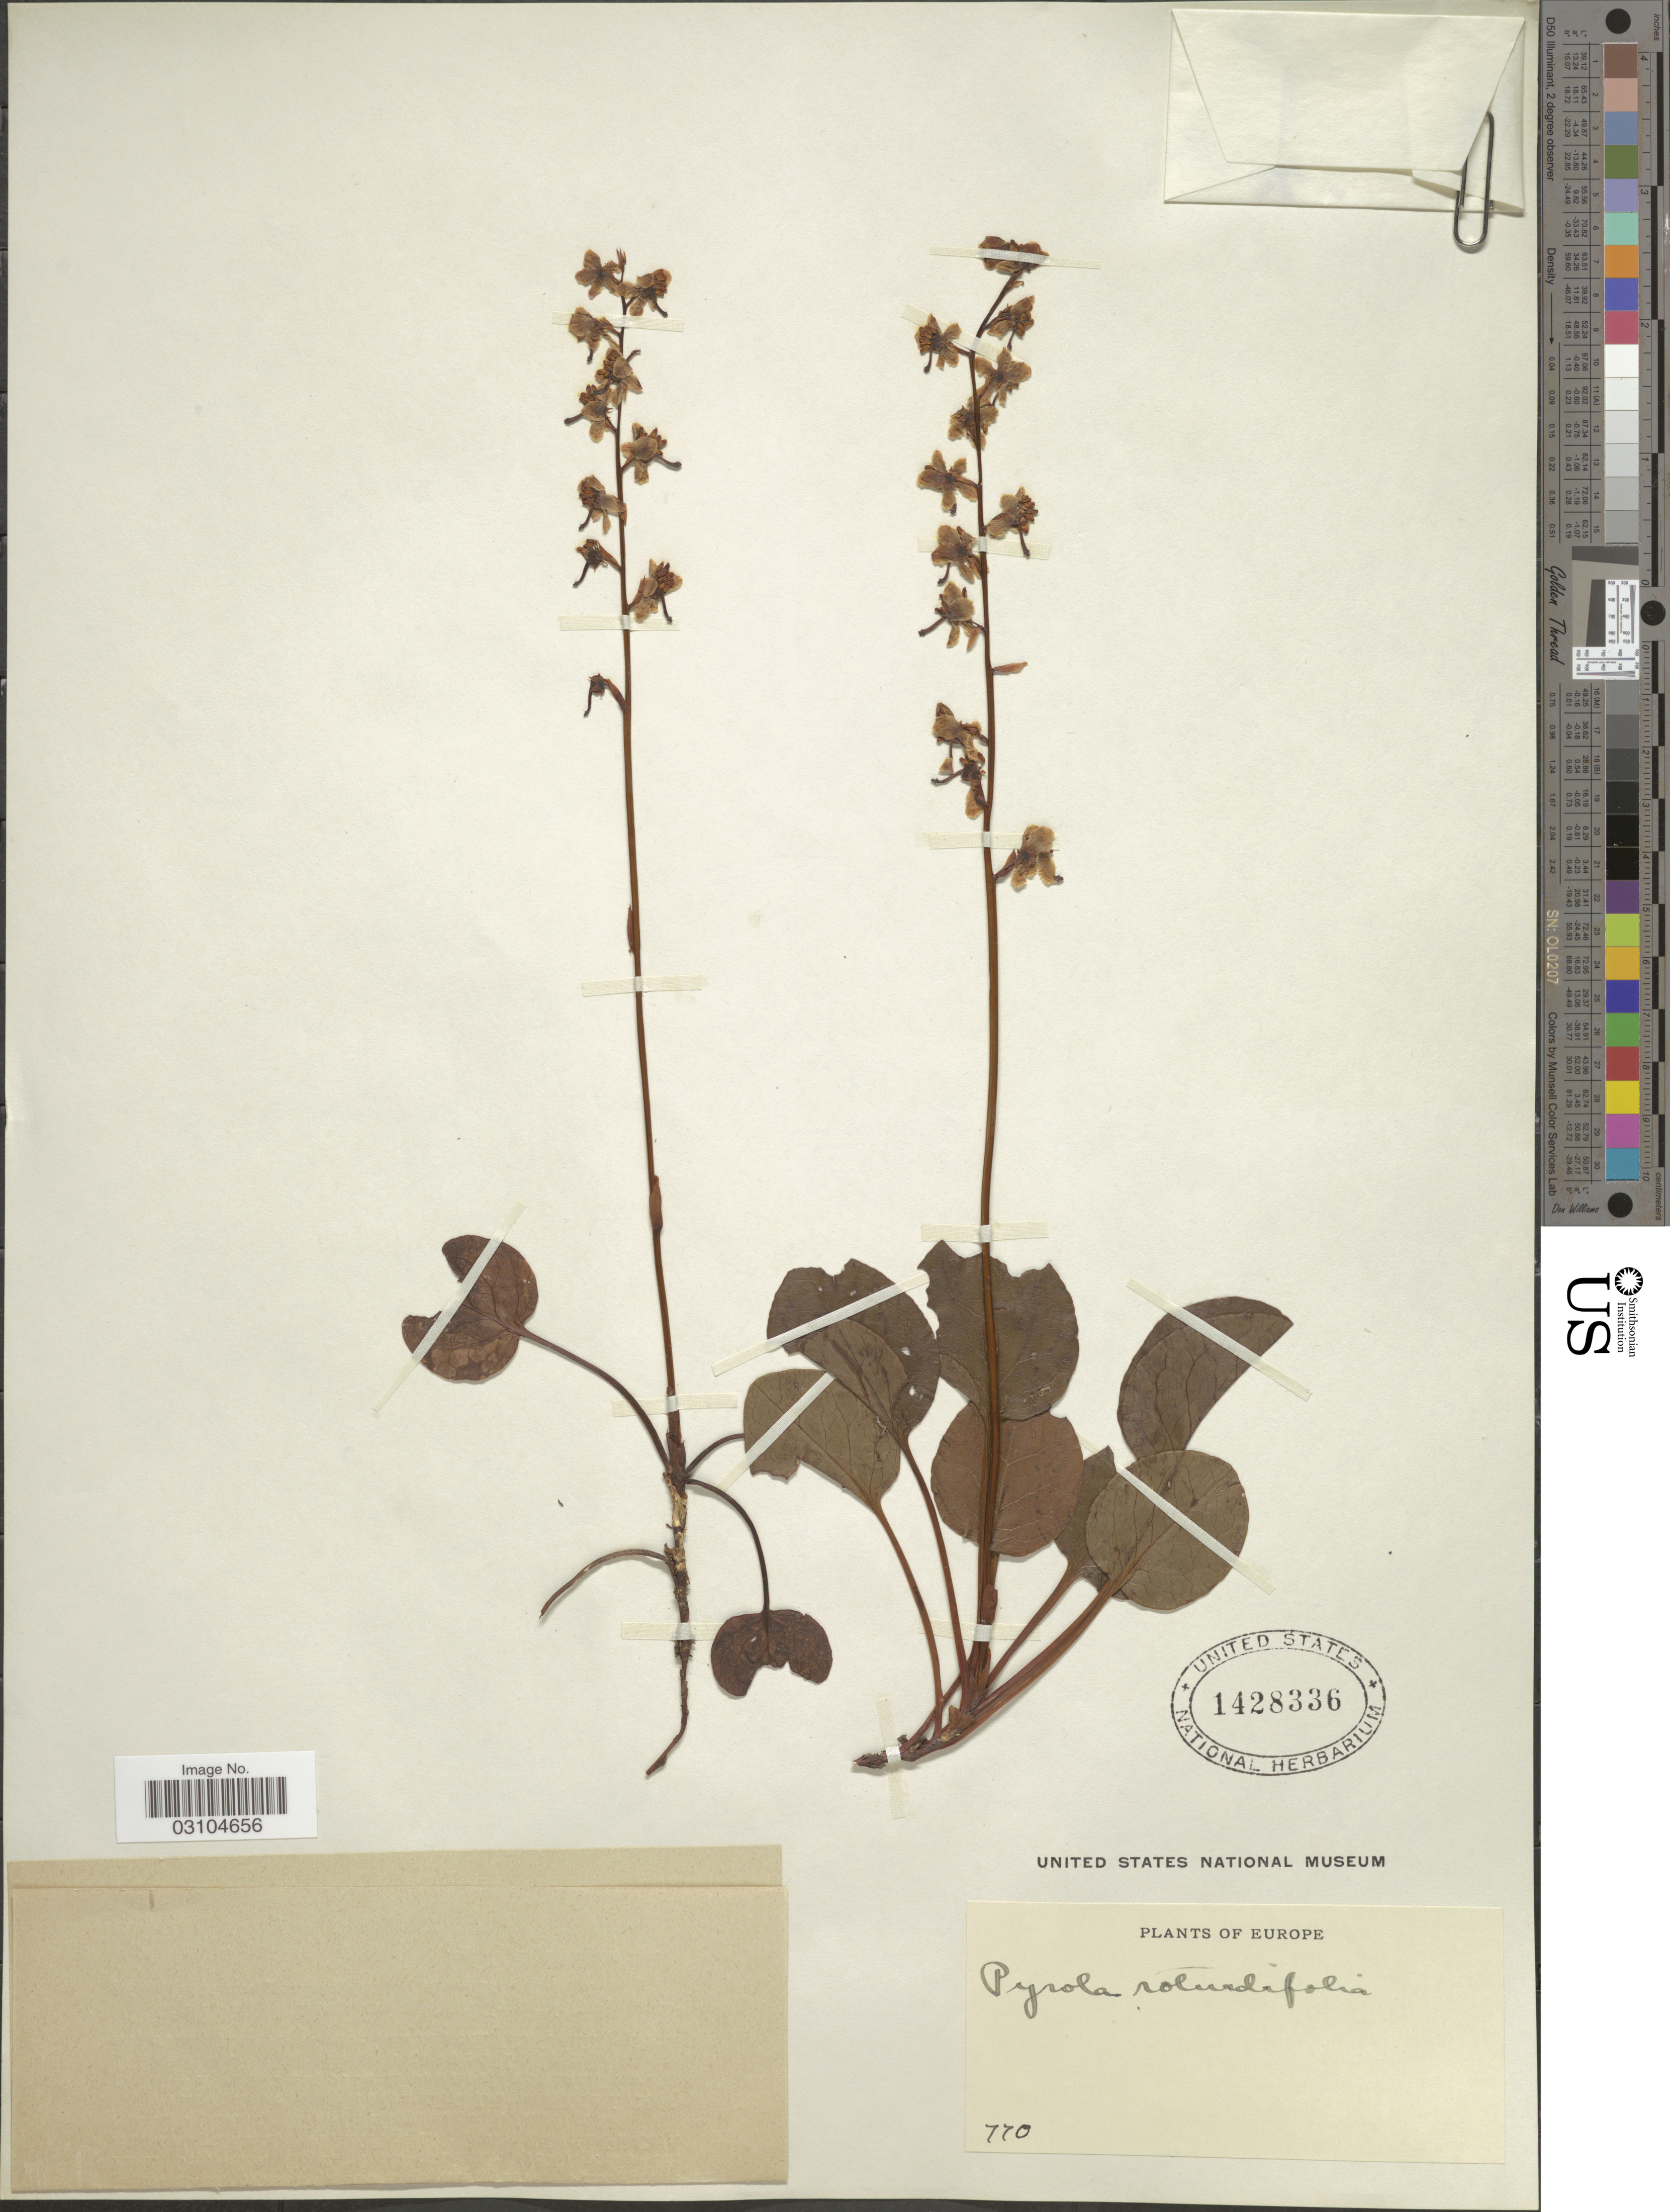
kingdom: Plantae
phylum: Tracheophyta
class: Magnoliopsida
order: Ericales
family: Ericaceae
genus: Pyrola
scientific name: Pyrola rotundifolia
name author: L.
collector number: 770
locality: Europe.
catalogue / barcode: US 1428336